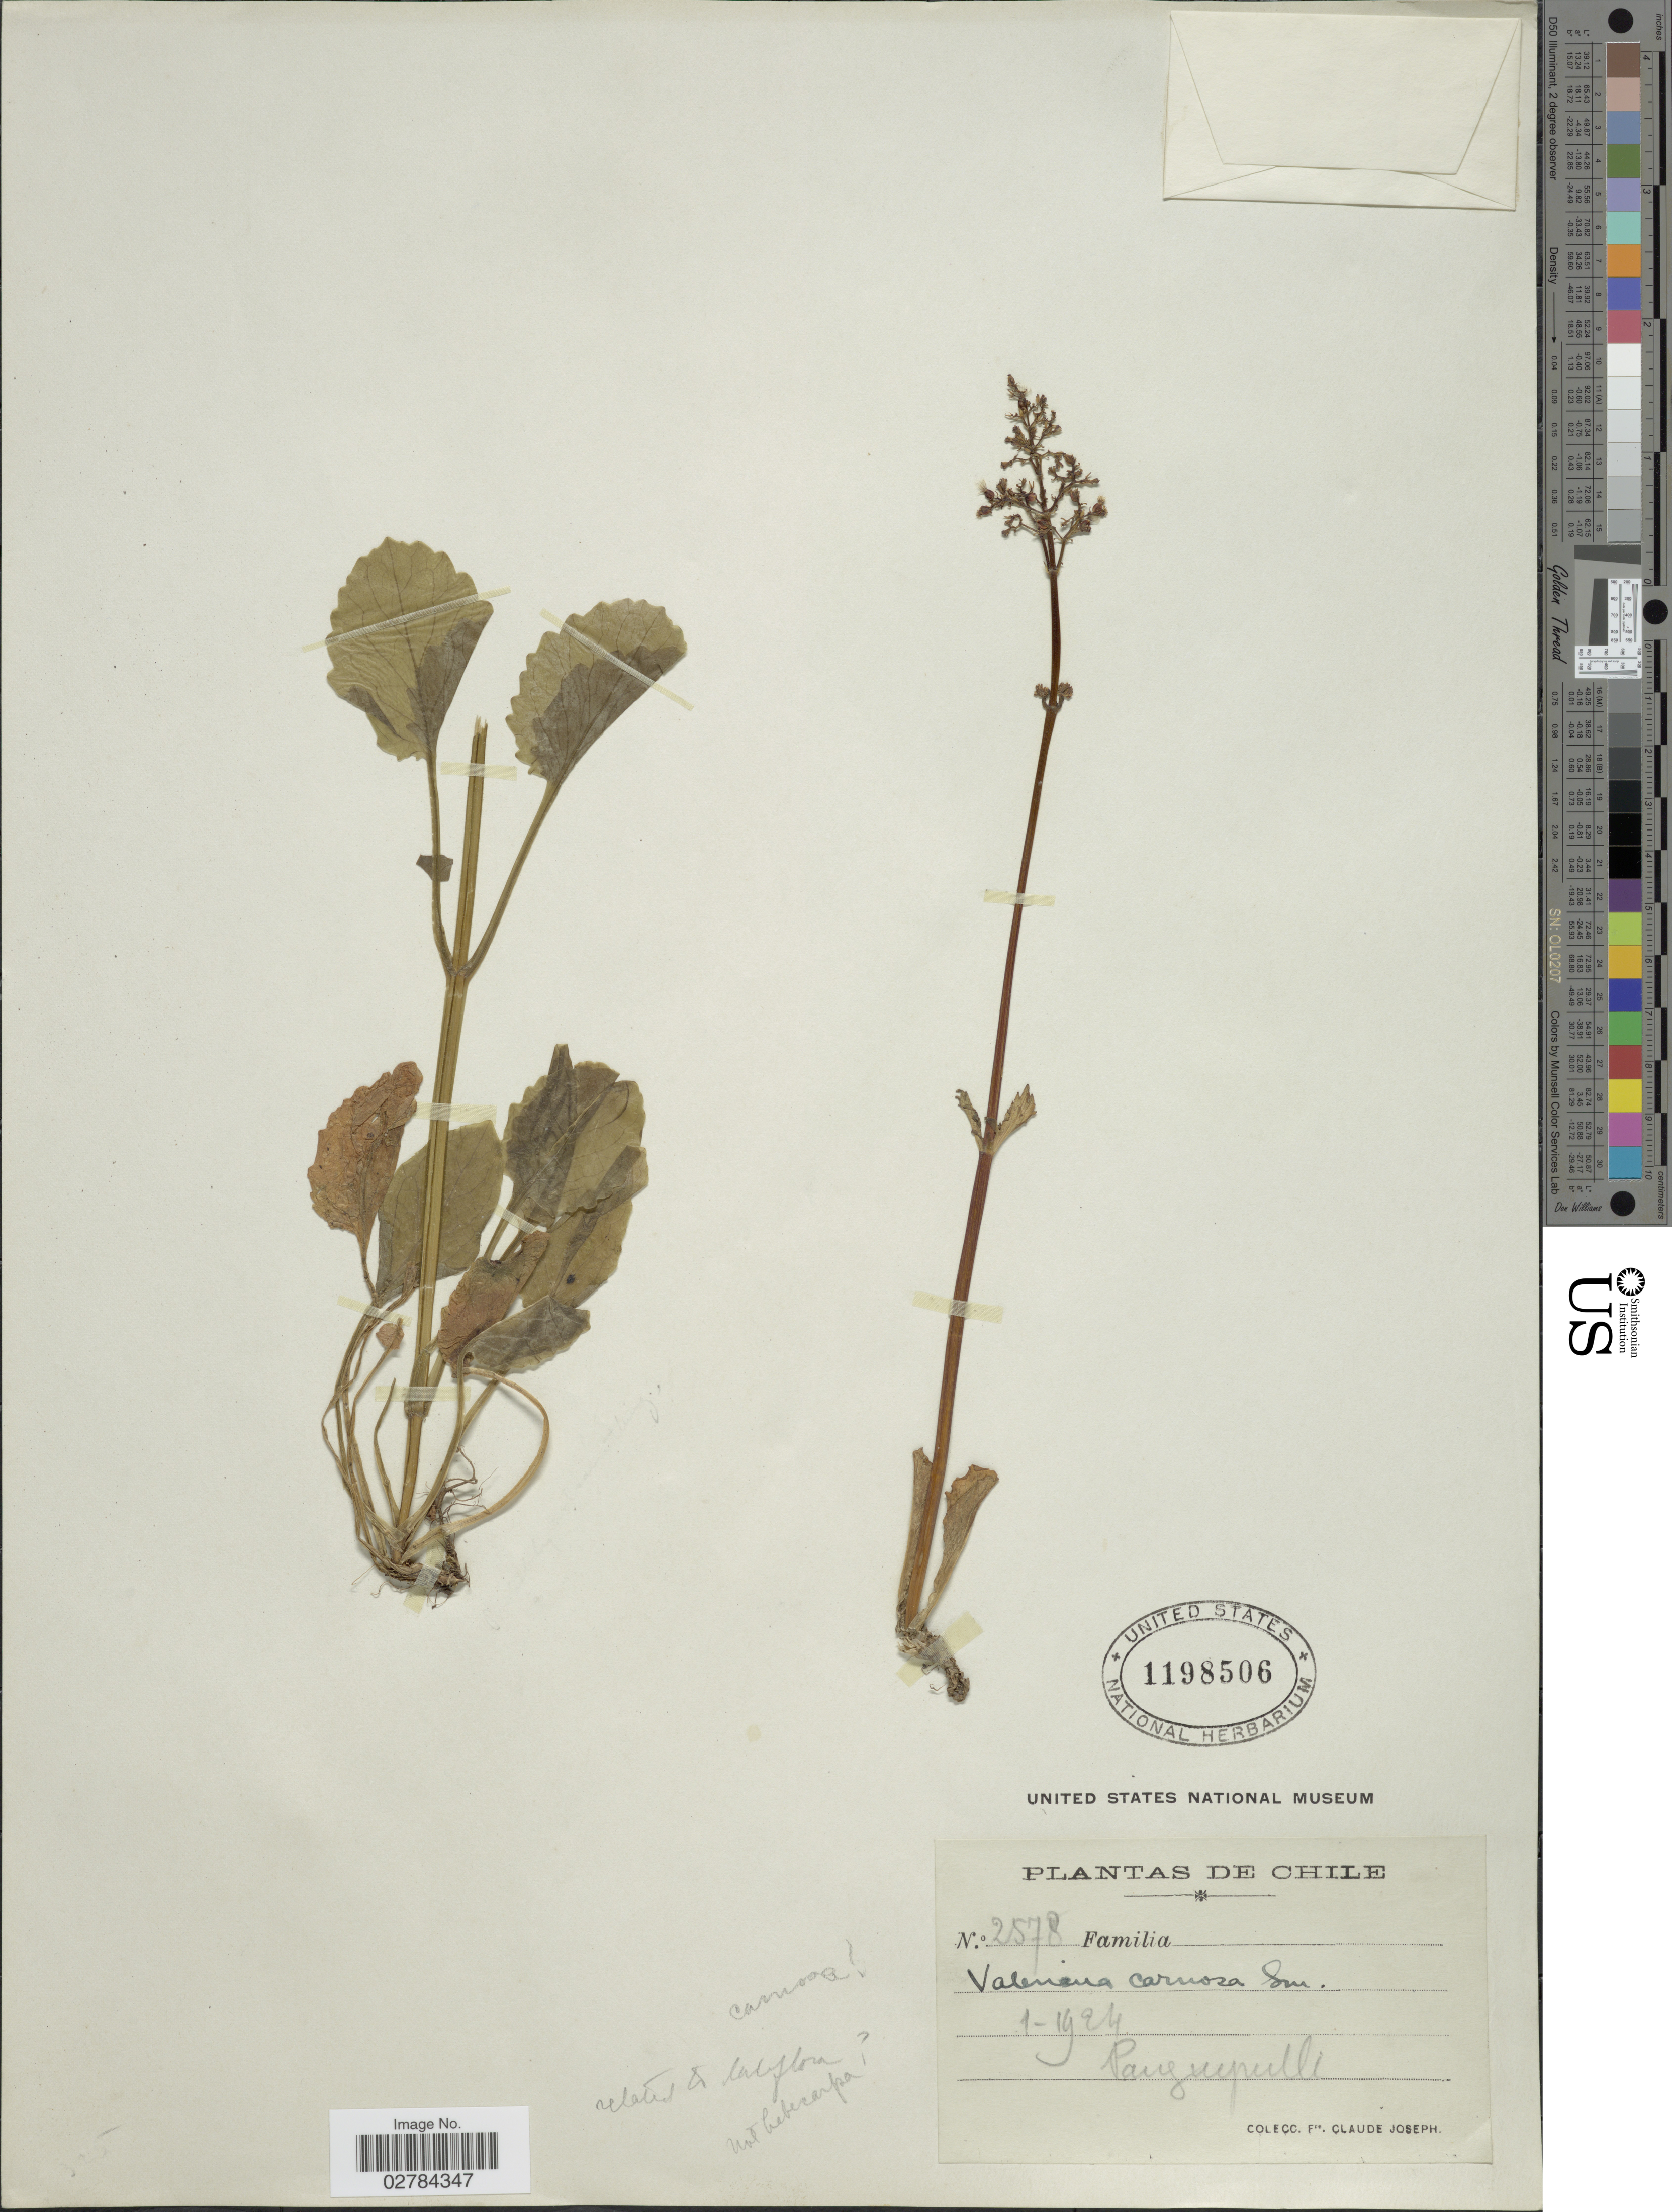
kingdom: Plantae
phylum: Tracheophyta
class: Magnoliopsida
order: Dipsacales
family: Caprifoliaceae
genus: Valeriana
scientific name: Valeriana carnosa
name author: Sm.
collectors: Bro. Claude-Joseph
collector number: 2578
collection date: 1924-01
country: Chile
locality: Panguipulli.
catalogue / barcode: US 1198506